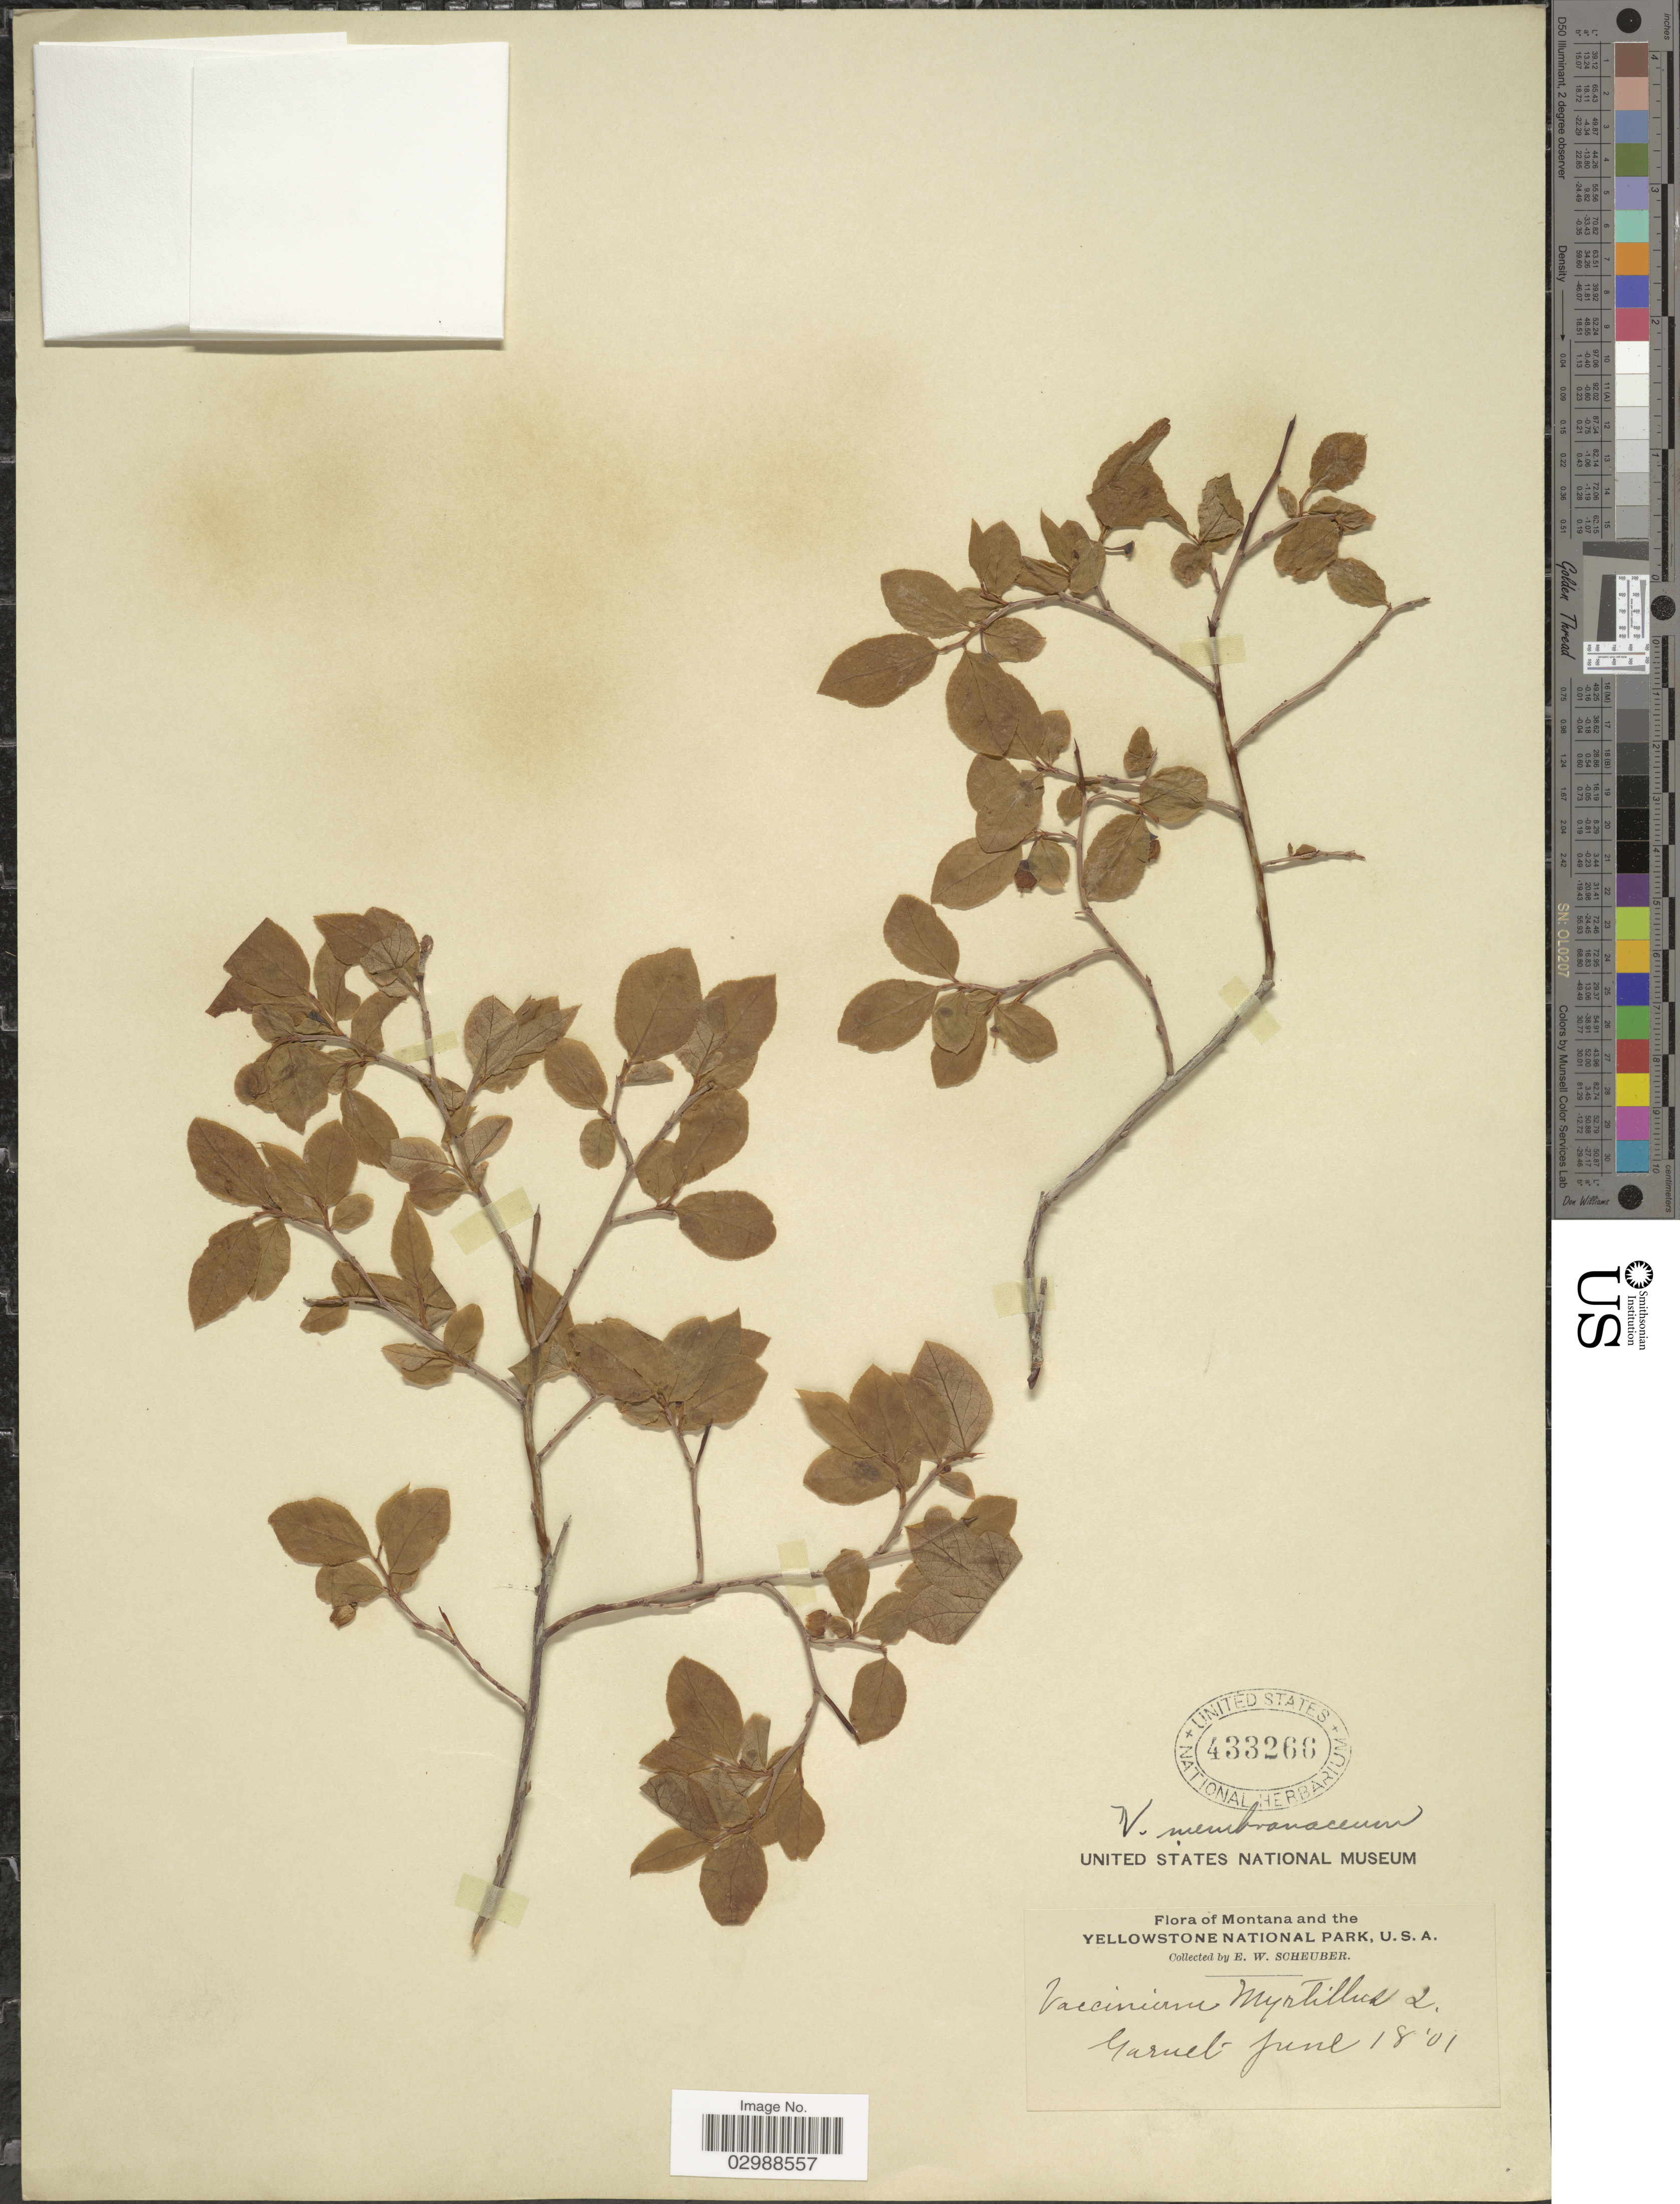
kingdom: Plantae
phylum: Tracheophyta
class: Magnoliopsida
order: Ericales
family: Ericaceae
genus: Vaccinium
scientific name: Vaccinium membranaceum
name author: Douglas ex Torr.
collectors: E. Scheuber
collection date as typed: Transcribed d/m/y: 18/6/1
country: United States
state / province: Montana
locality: The Yellowstone National Park, Garnet.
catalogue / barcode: US 433266